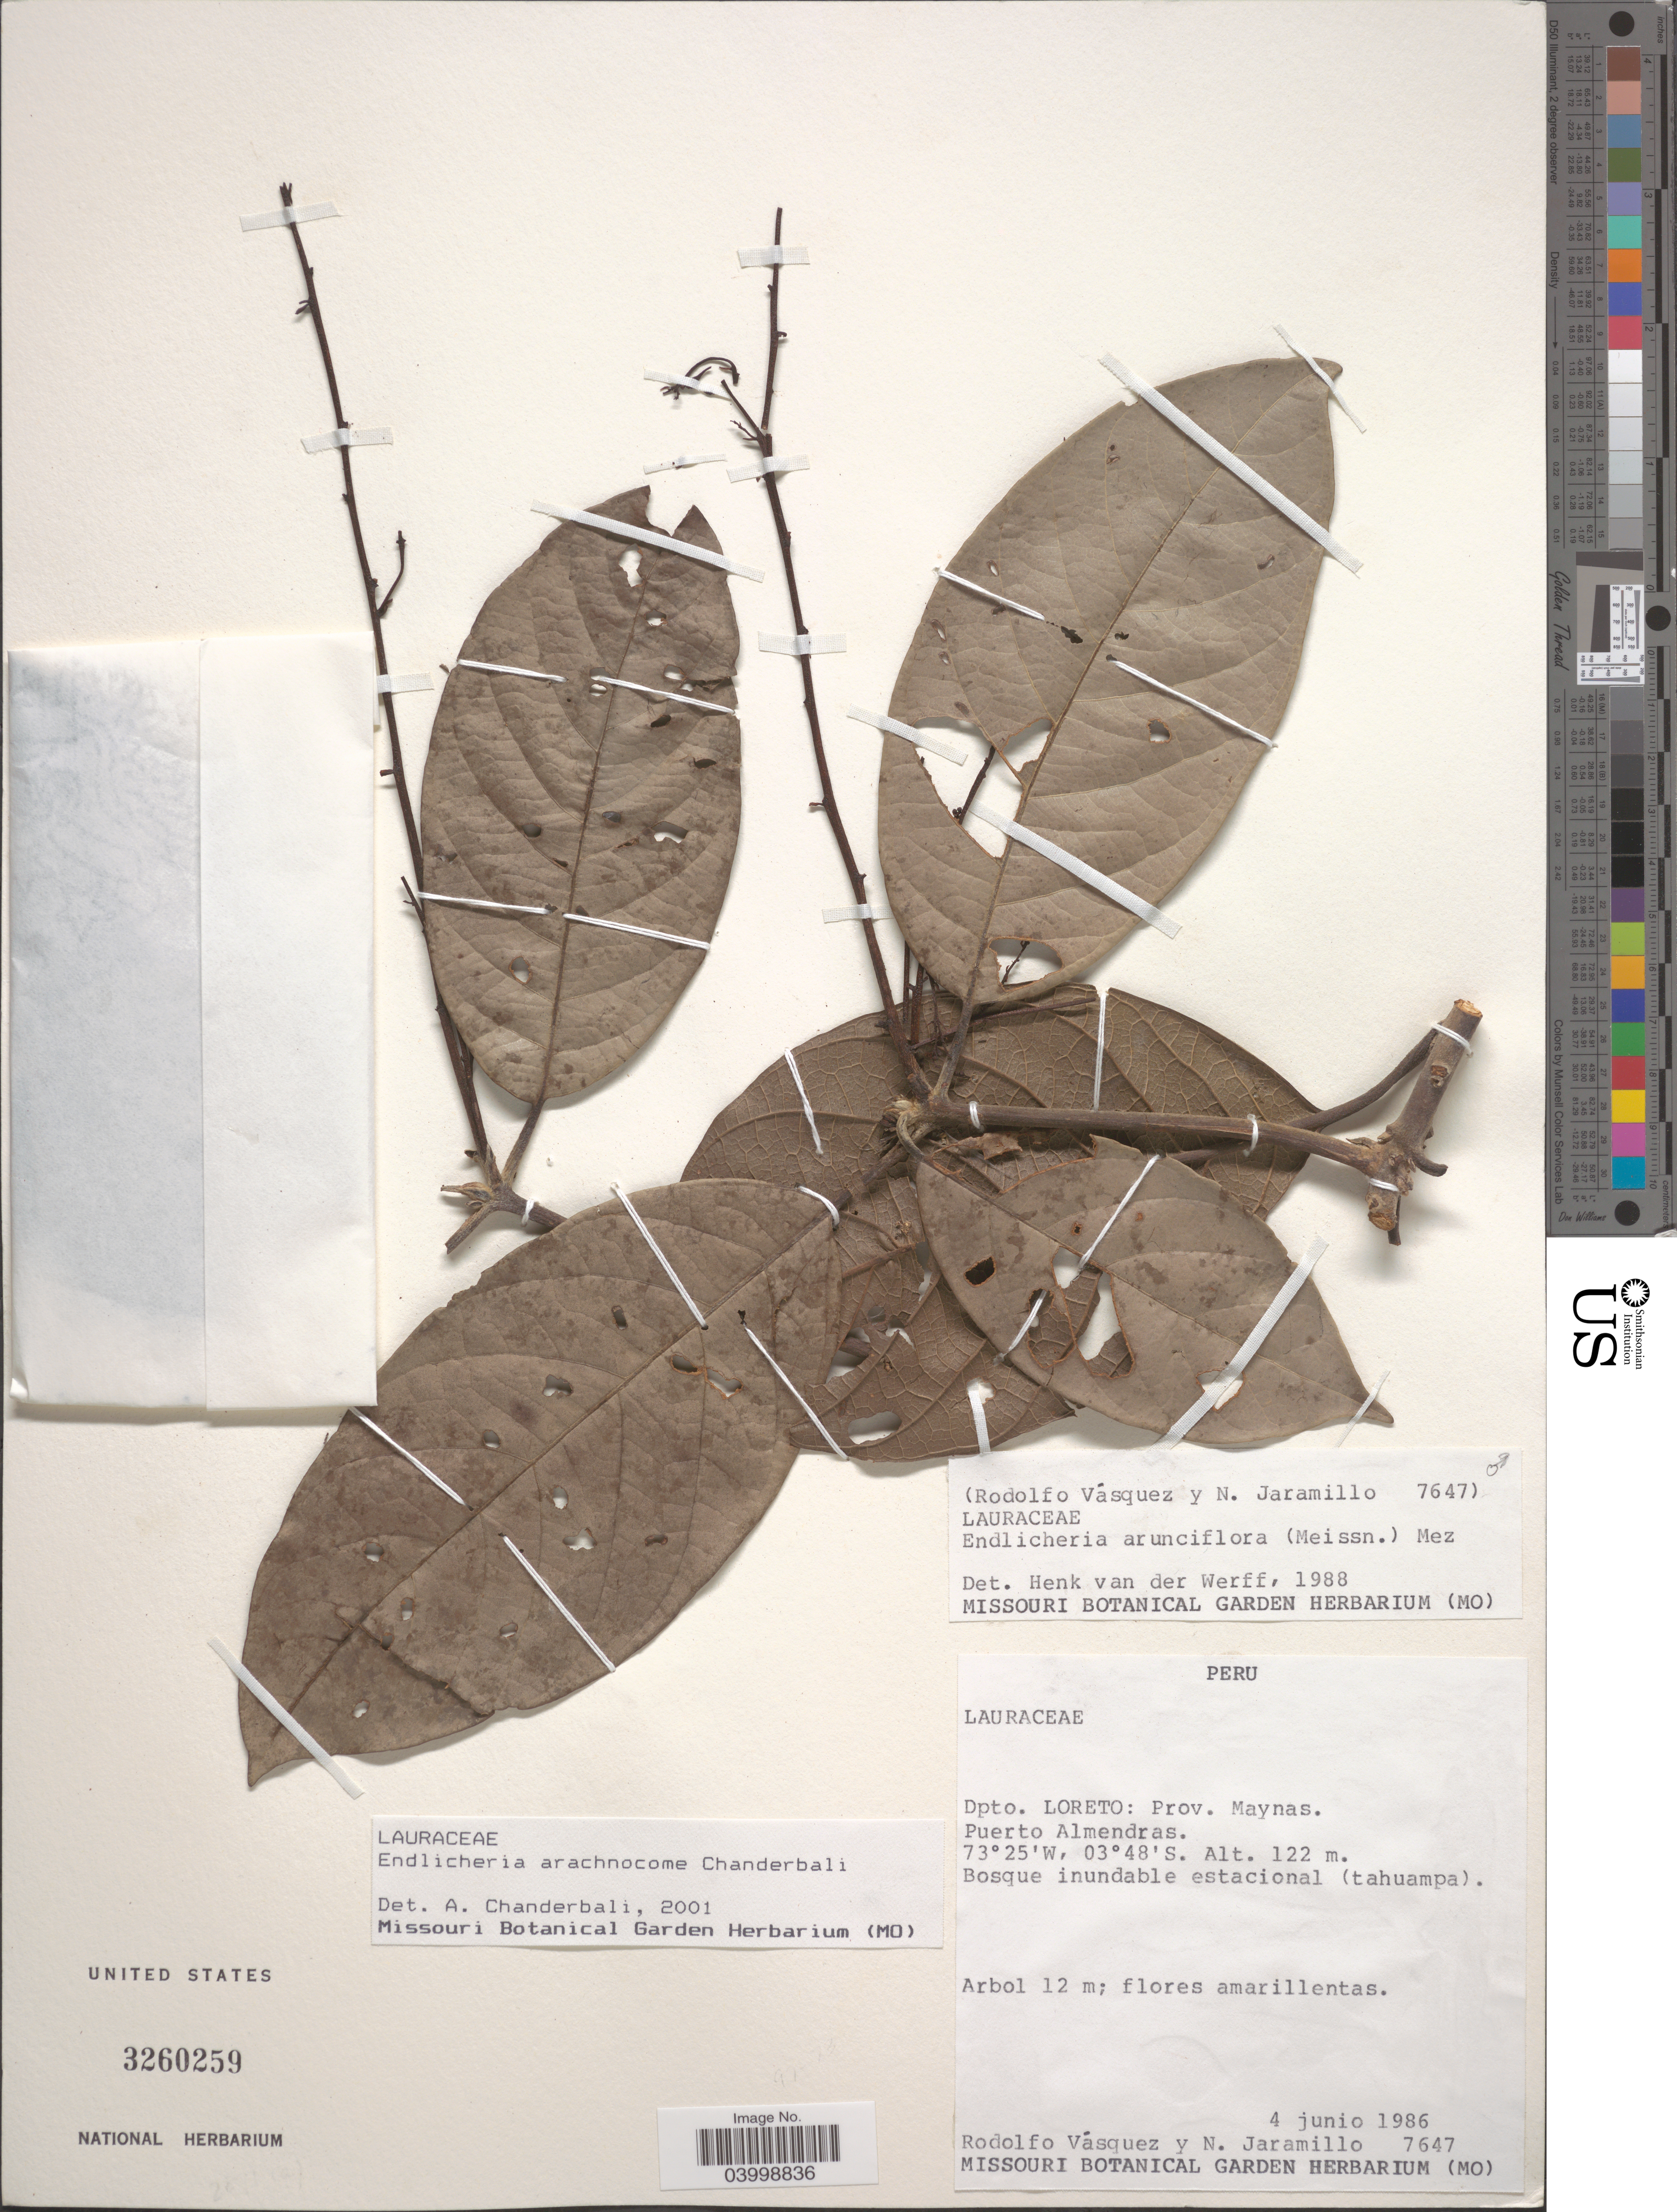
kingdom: Plantae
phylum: Tracheophyta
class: Magnoliopsida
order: Laurales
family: Lauraceae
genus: Endlicheria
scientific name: Endlicheria arachnocome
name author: Chanderb.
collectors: R. Vásquez & N. Jaramillo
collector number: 7647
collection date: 1986-06-04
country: Peru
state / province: Loreto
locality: Dpto. Loreto: Prov. Maynas. Puerto Almendras.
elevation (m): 122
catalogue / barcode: US 3260259